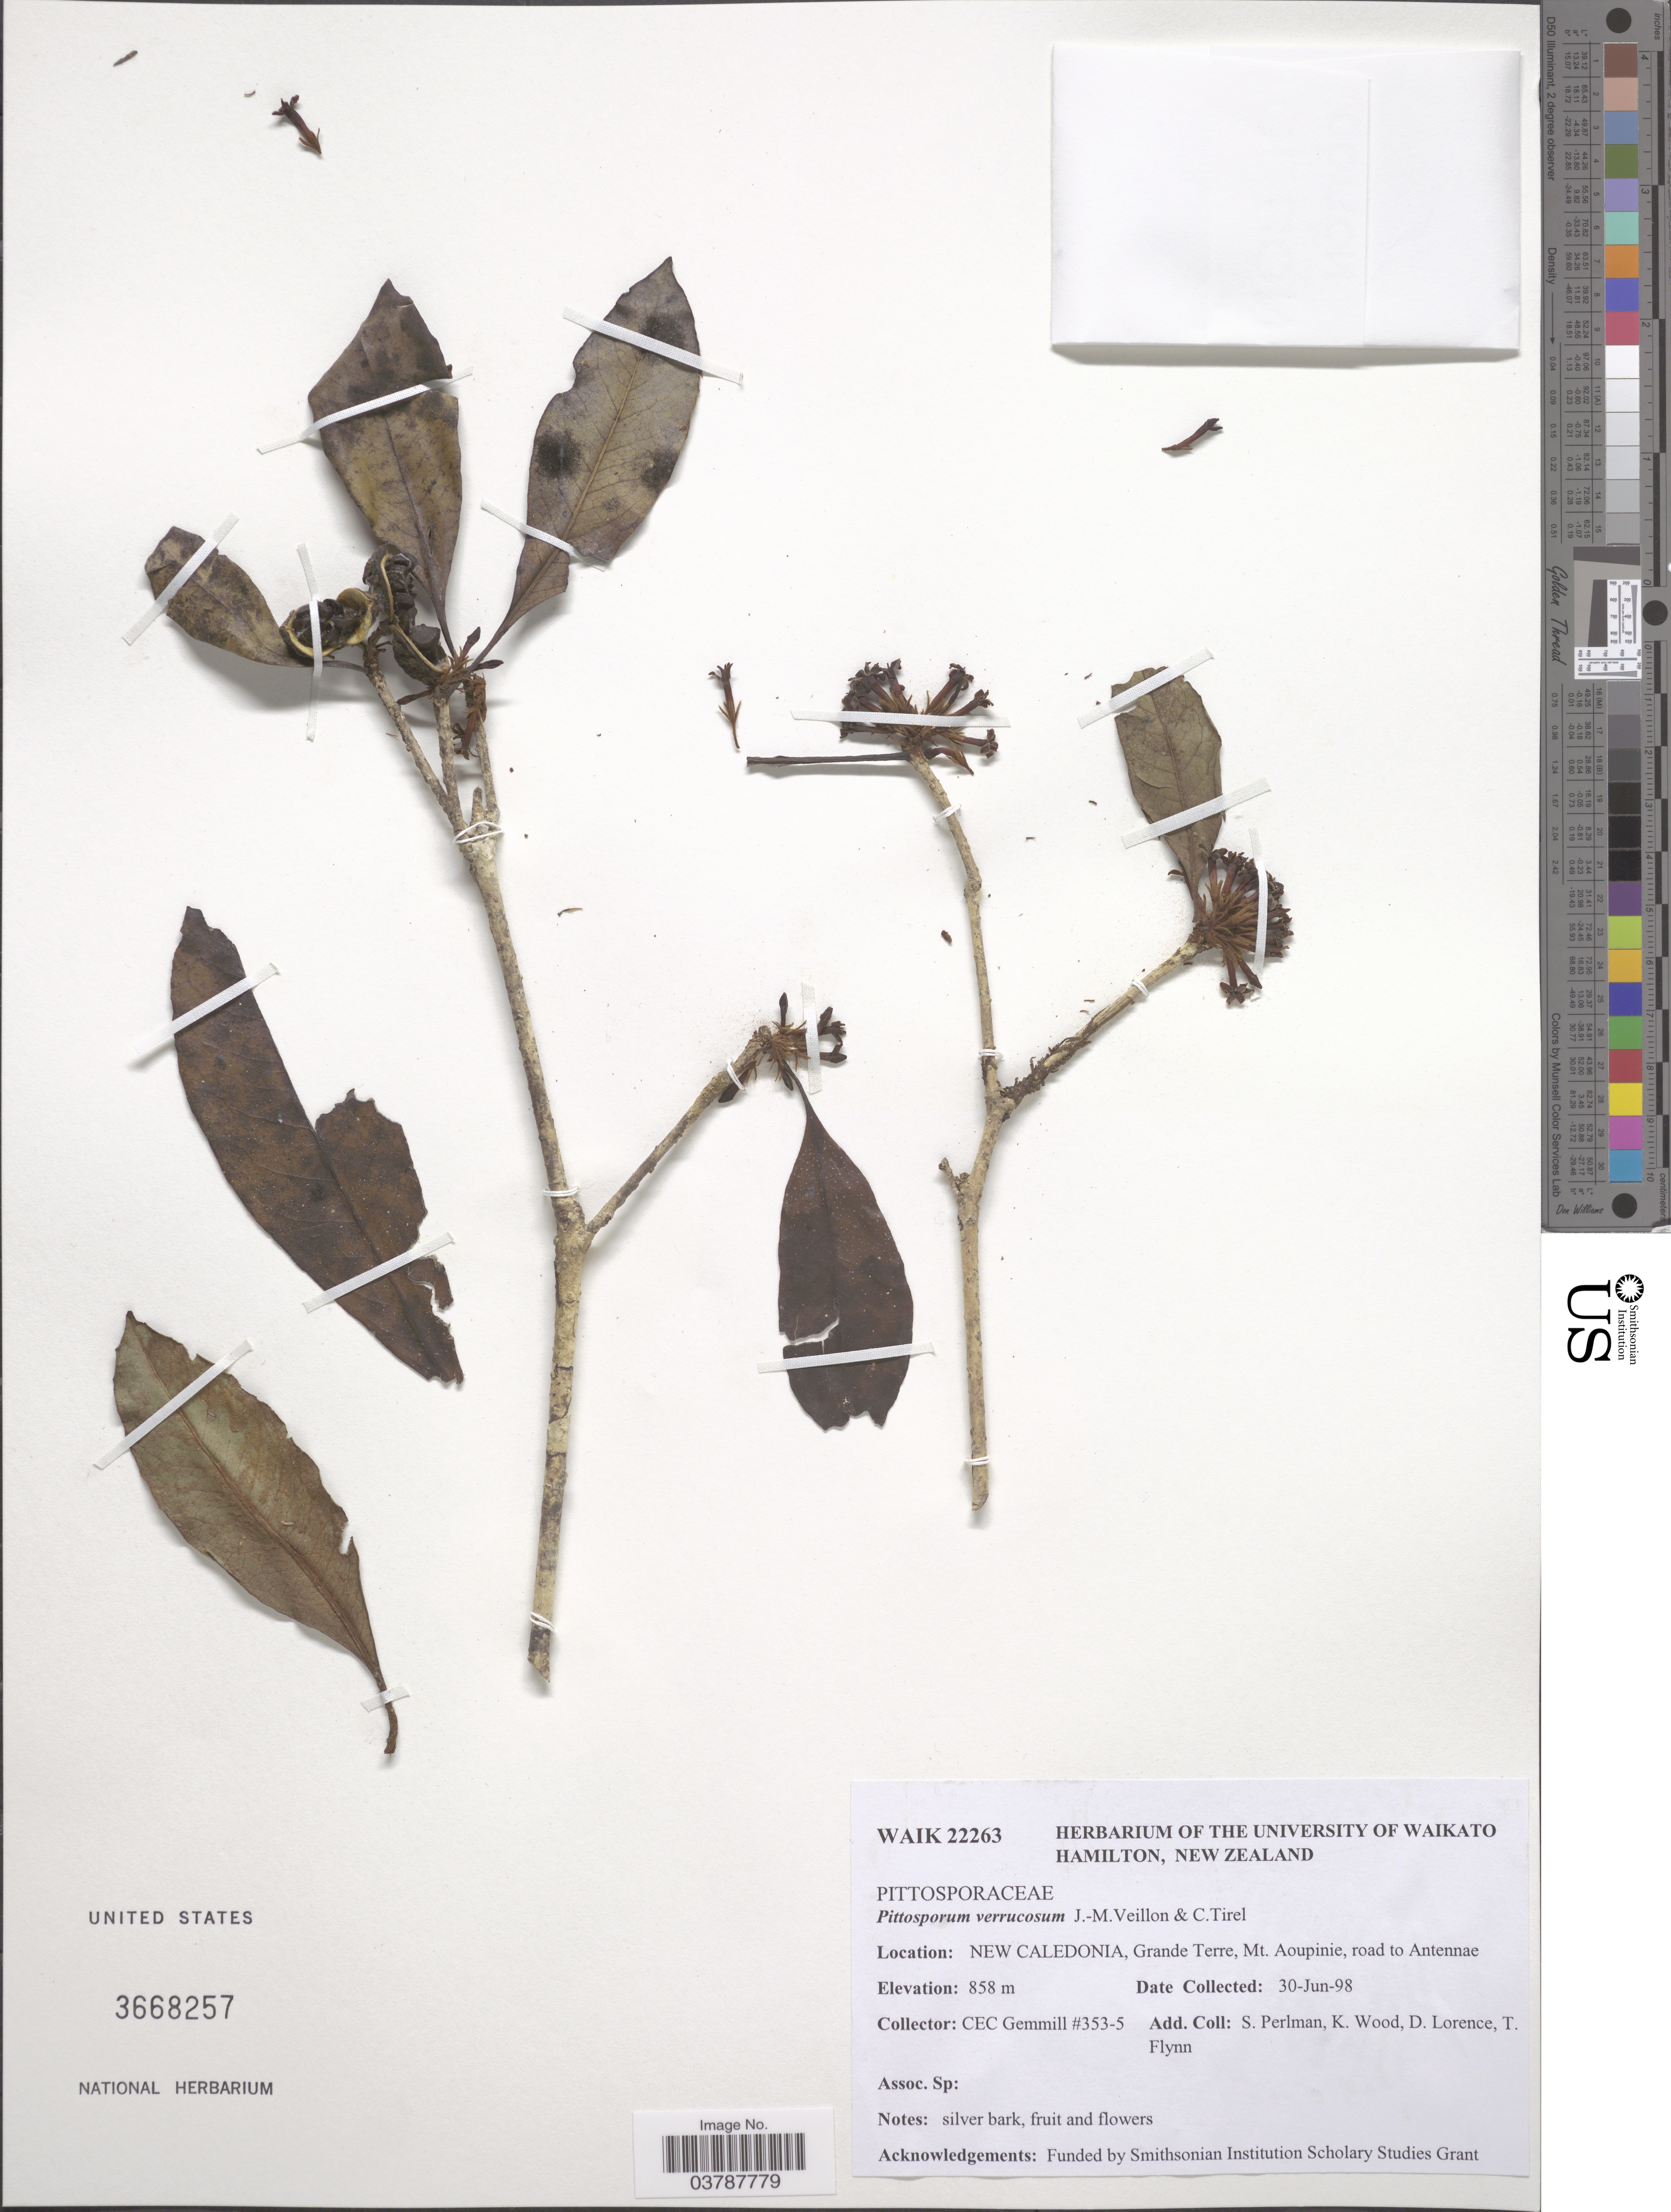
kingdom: Plantae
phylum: Tracheophyta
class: Magnoliopsida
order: Apiales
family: Pittosporaceae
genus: Pittosporum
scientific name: Pittosporum verrucosum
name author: Vellion & Tirel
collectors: C. Gemmill, S. Perlman, K. Wood, D. Lorence & T. Flynn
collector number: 353-5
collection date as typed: Transcribed d/m/y: 30/6/98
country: New Caledonia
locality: Grande Terre, Mt. Aoupinie, road to Antennae.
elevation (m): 858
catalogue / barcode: US 3668257